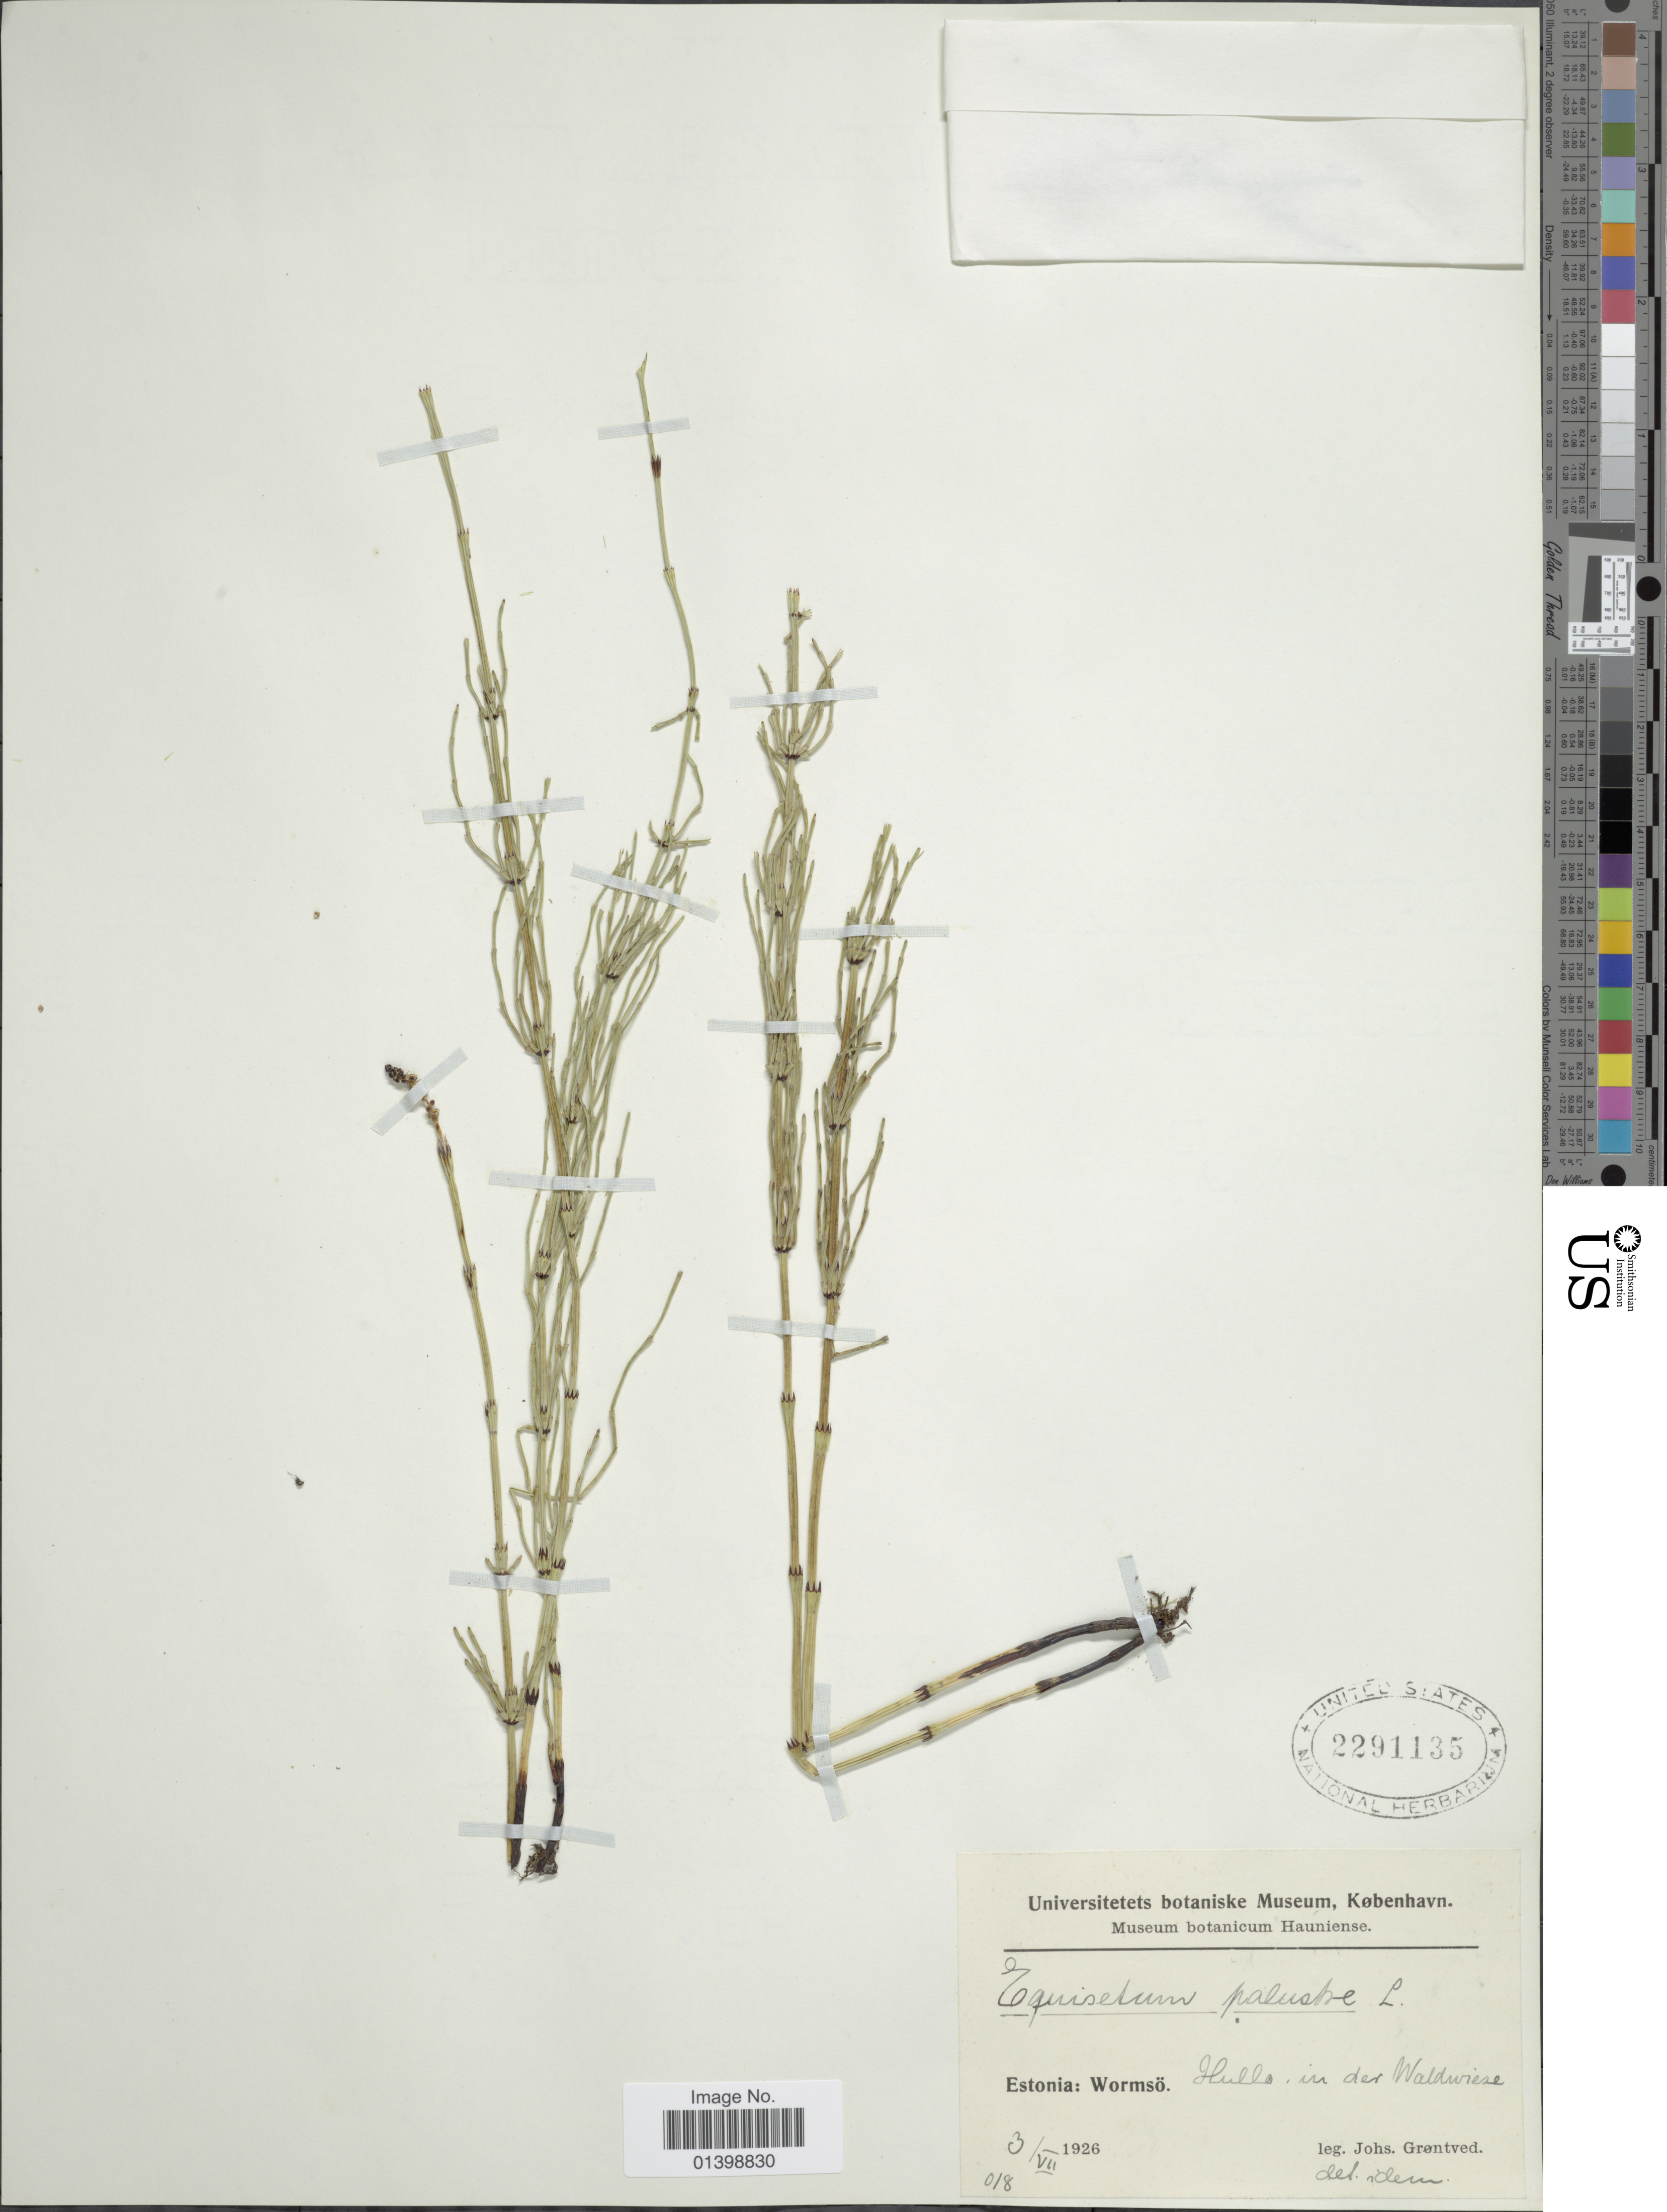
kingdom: Plantae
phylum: Tracheophyta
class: Polypodiopsida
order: Equisetales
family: Equisetaceae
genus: Equisetum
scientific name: Equisetum palustre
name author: L.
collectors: J. Grøntved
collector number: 18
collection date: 1926-07-03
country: Estonia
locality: Estonia: Wormsö, Hullo, in der Waldwiese [interpreted]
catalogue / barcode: US 2291135